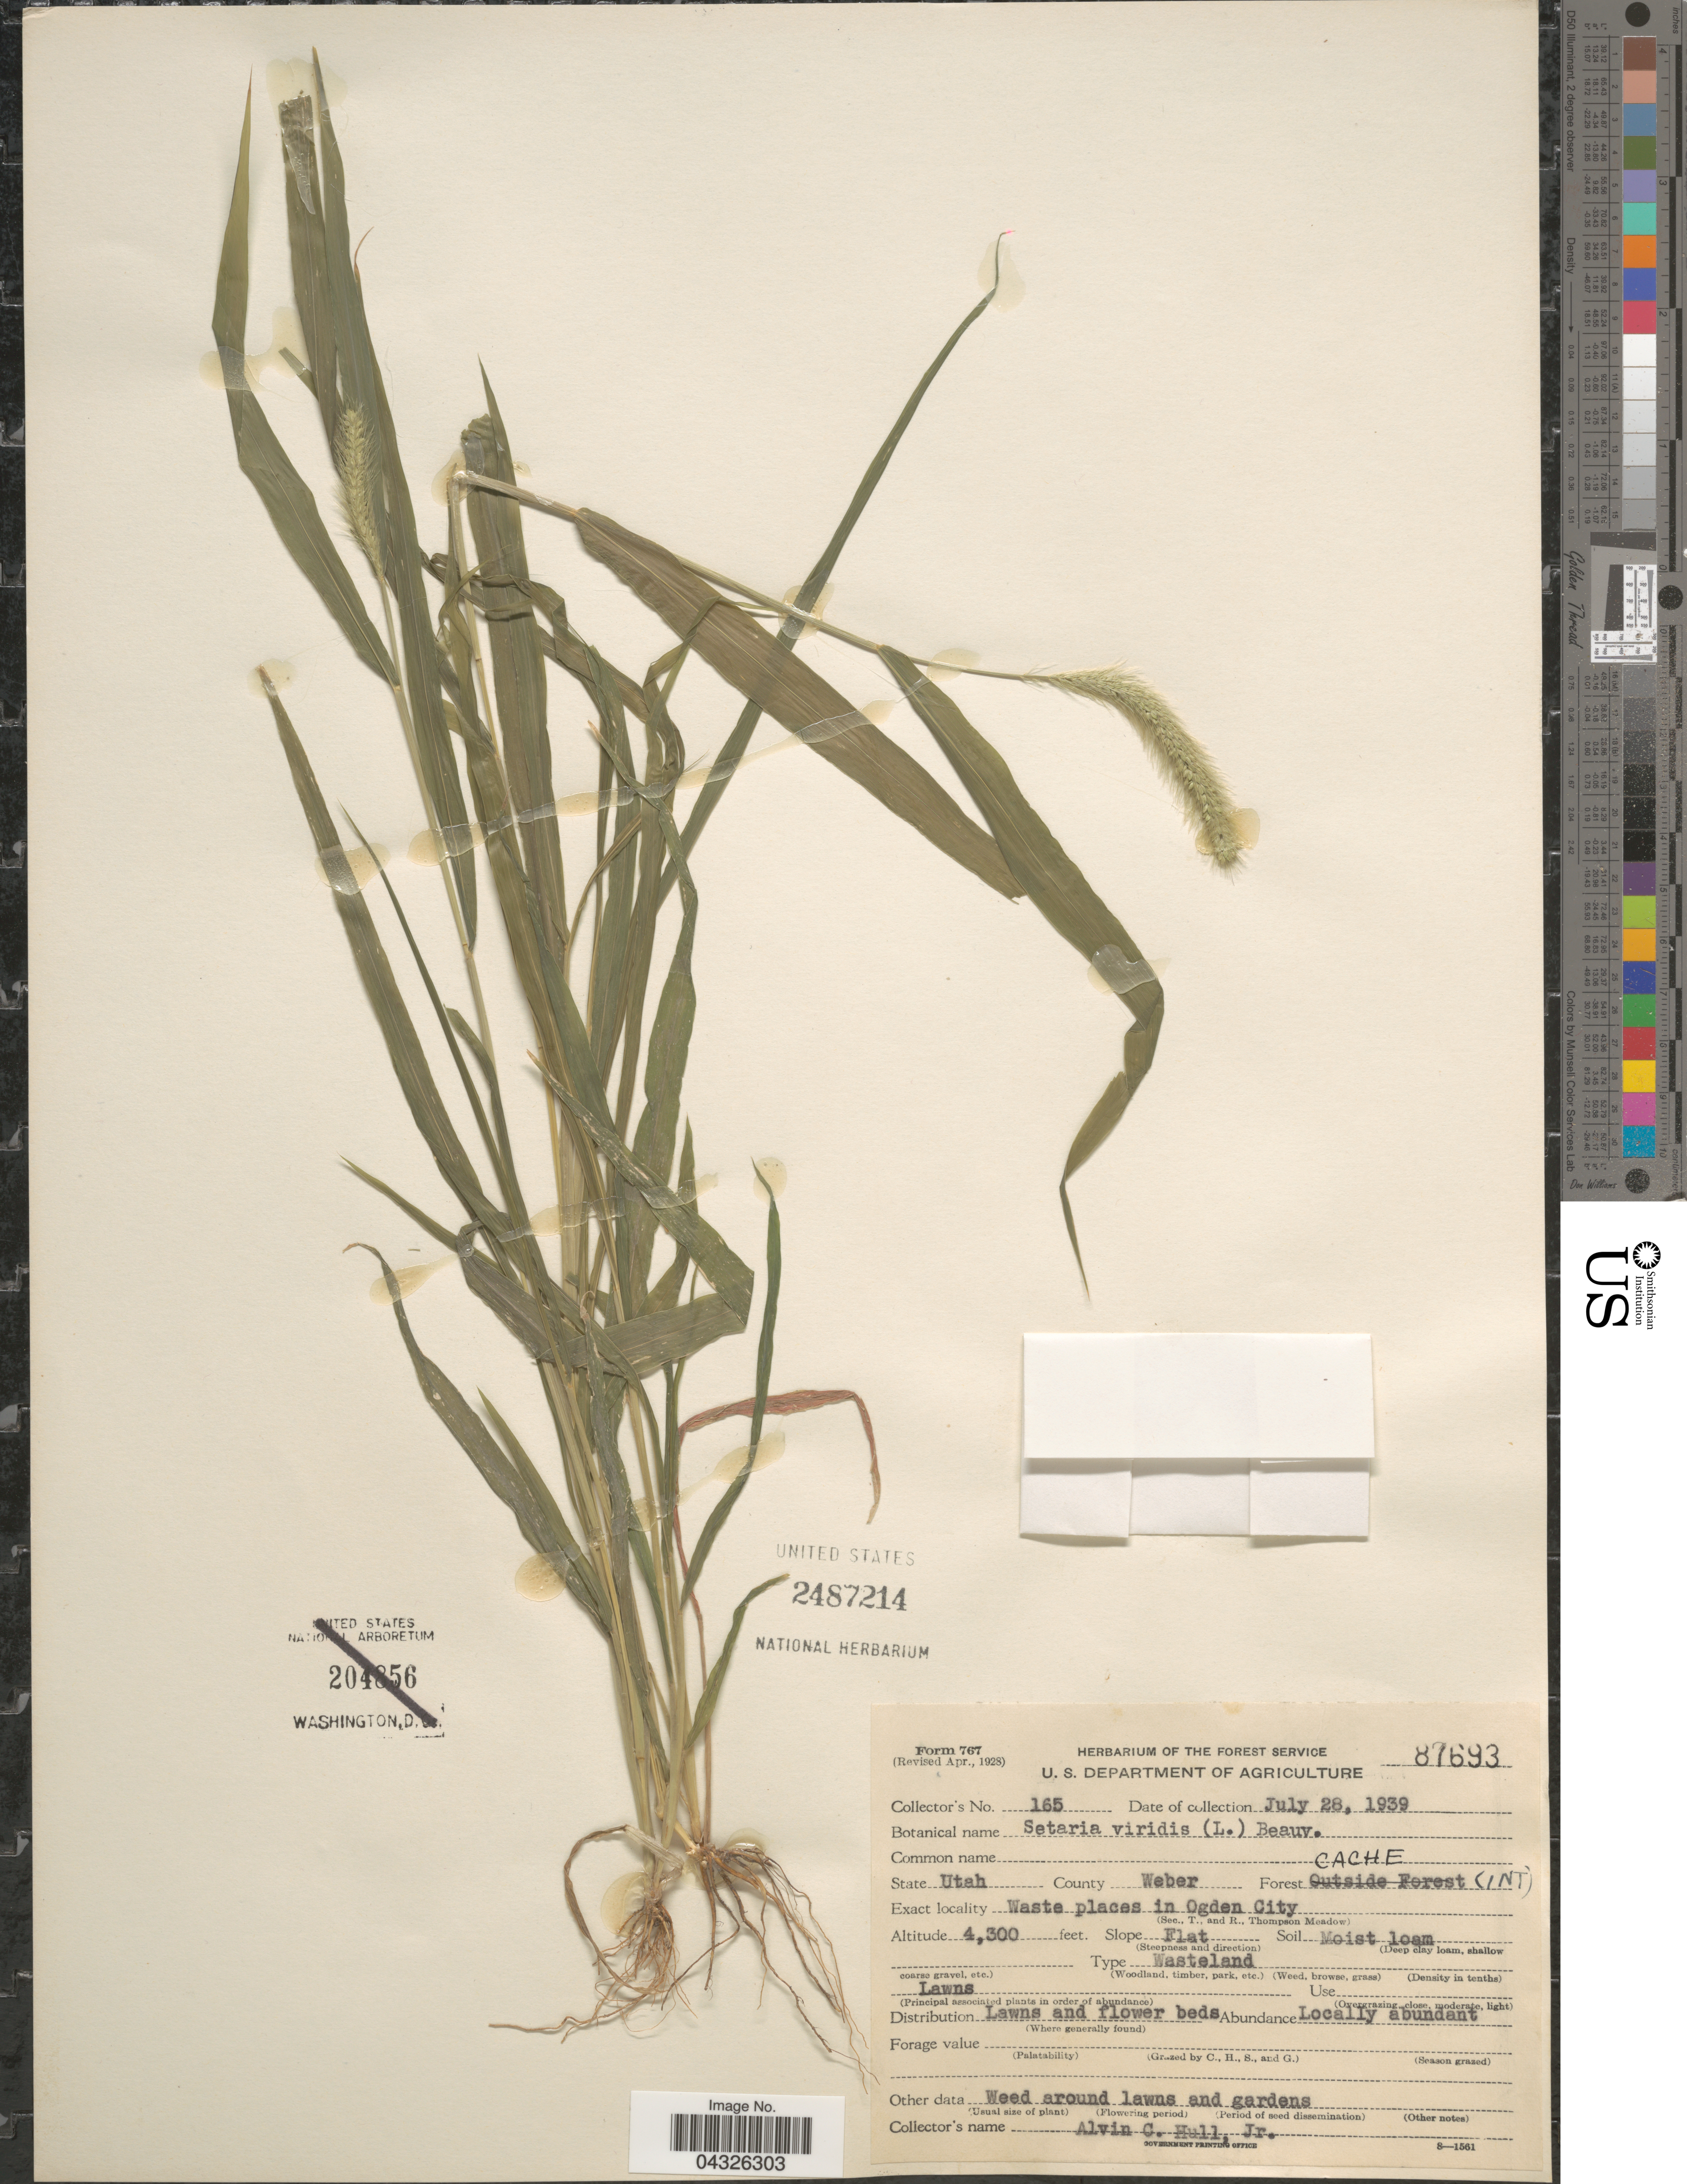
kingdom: Plantae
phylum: Tracheophyta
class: Liliopsida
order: Poales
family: Poaceae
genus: Setaria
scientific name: Setaria viridis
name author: (L.) P. Beauv.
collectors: A. Hull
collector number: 165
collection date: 1939-07-28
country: United States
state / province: Utah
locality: County Weber. Forest Cache (INT). Waste places in Ogden City. Slope Flat. Soil Moist loam.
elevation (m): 1311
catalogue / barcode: US 2487214